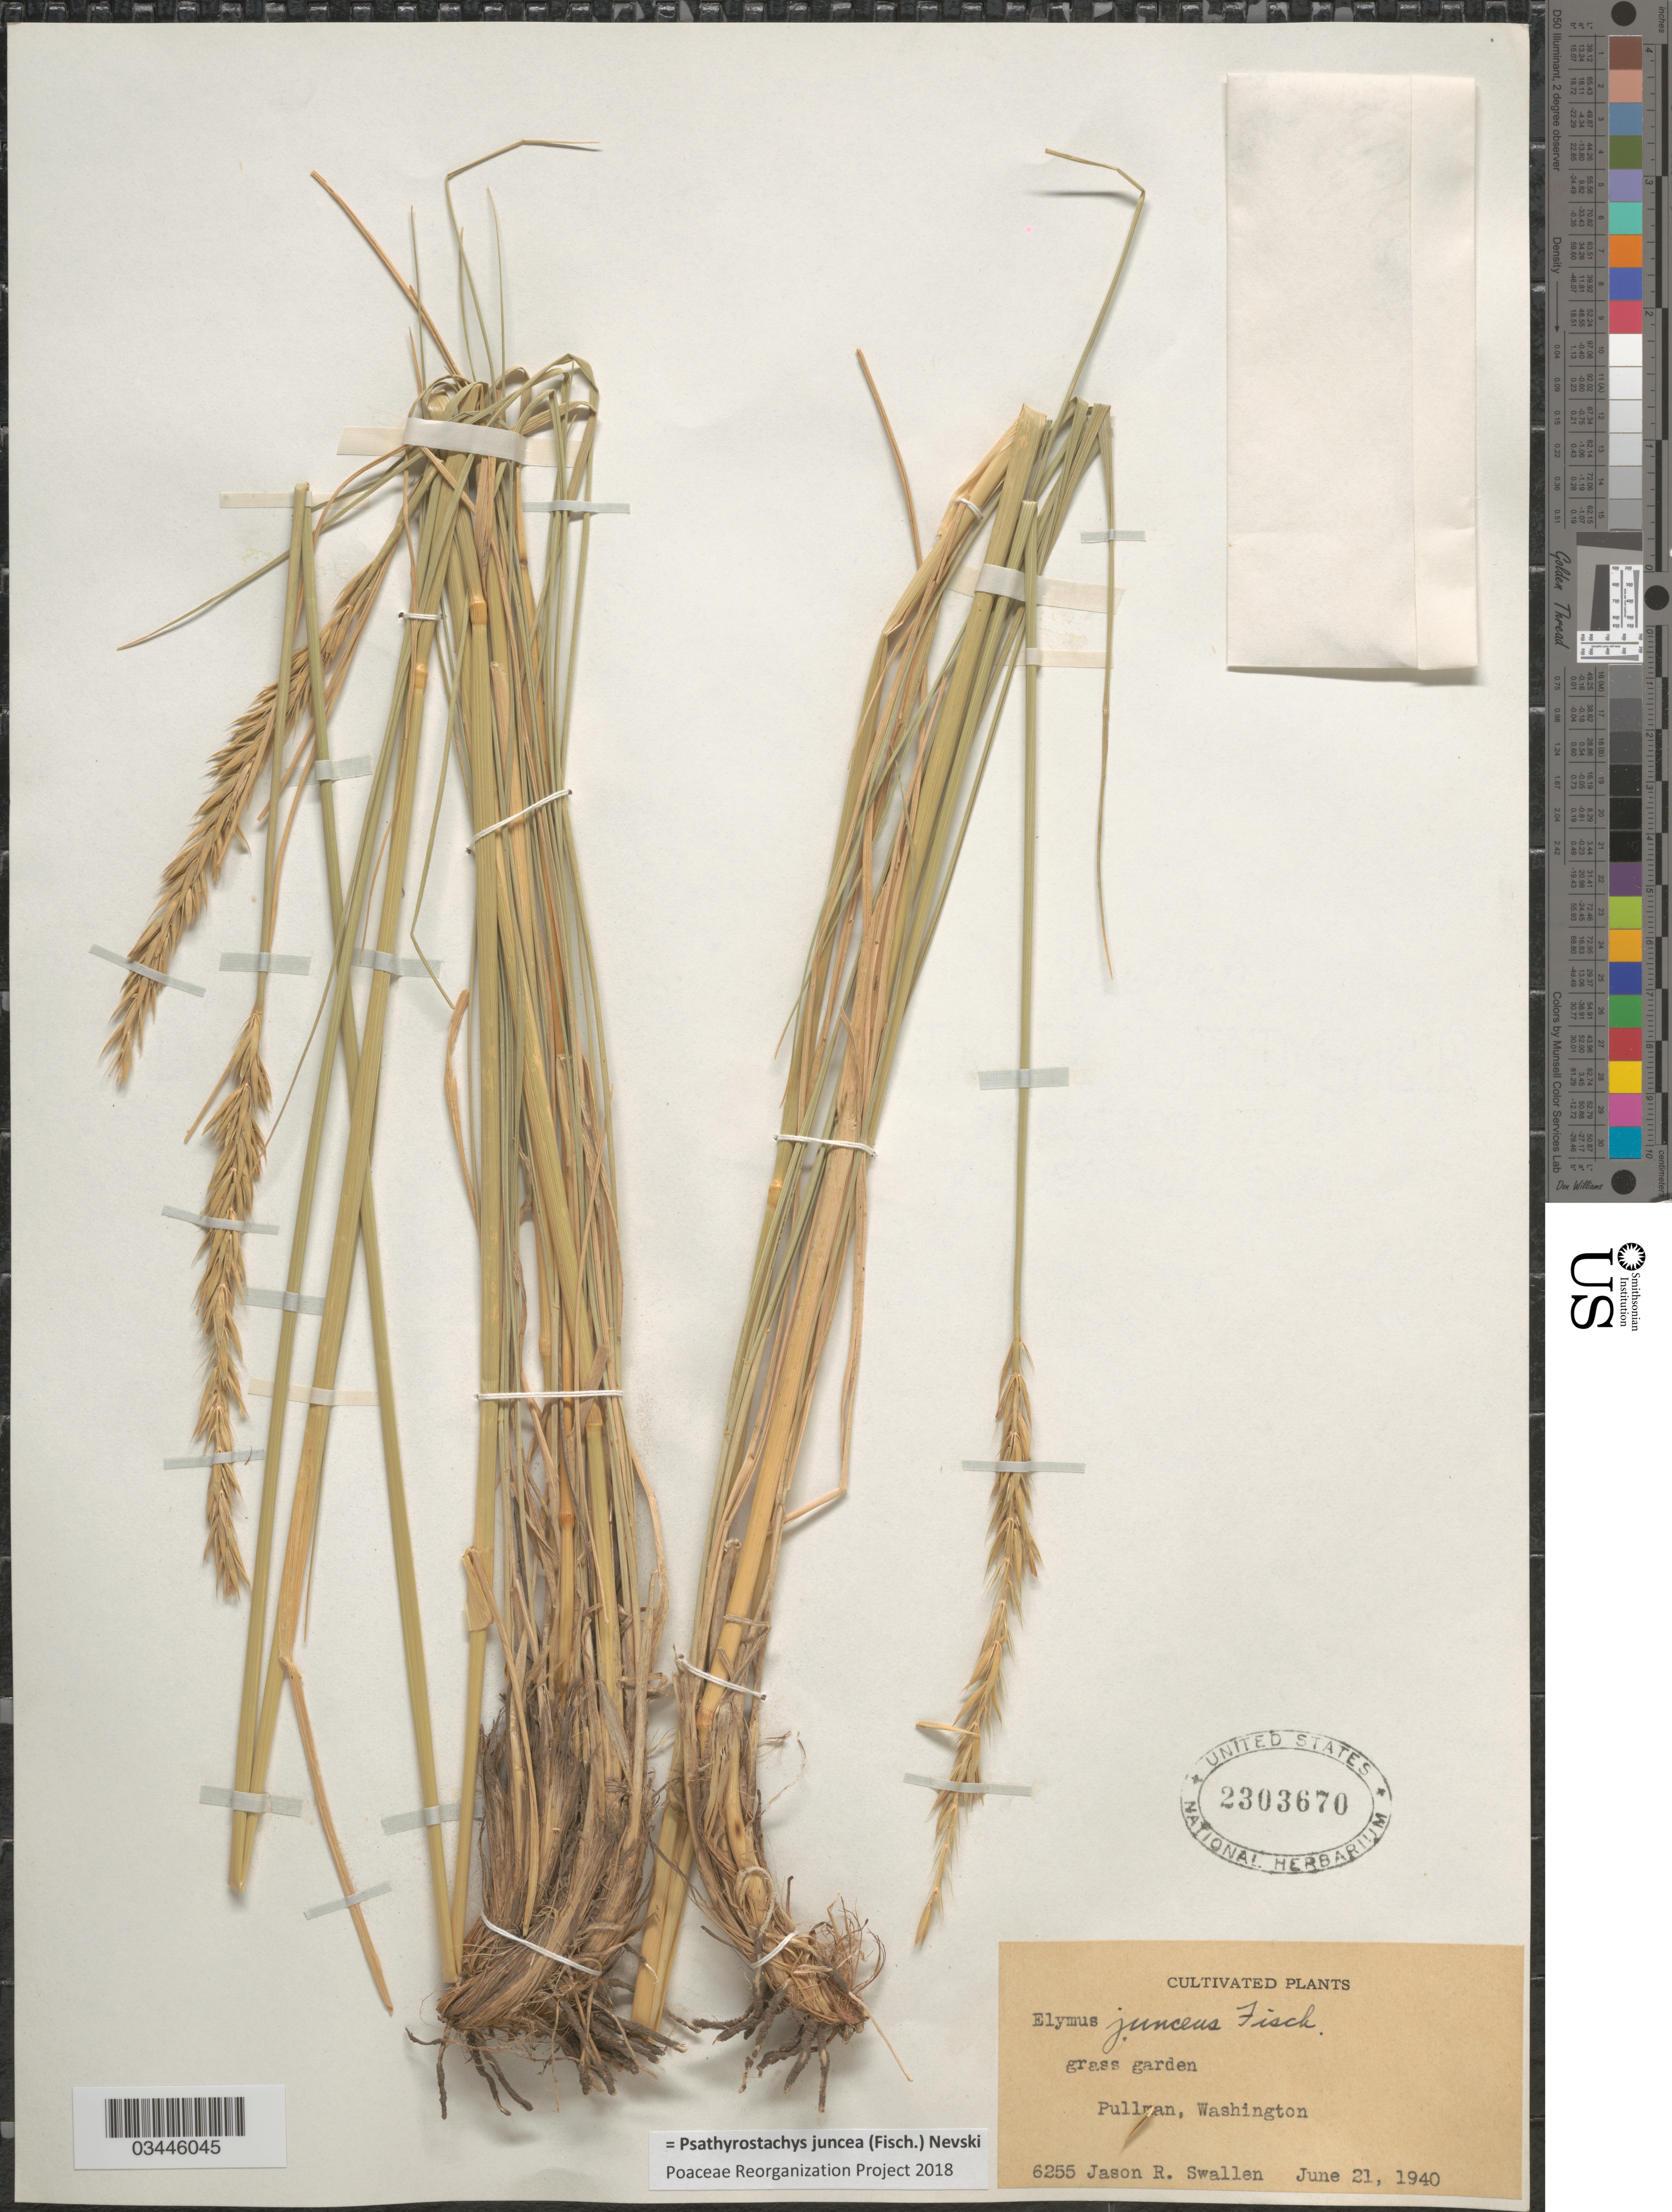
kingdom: Plantae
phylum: Tracheophyta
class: Liliopsida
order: Poales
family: Poaceae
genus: Psathyrostachys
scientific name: Psathyrostachys juncea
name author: (Fisch.) Nevki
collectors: J. R. Swallen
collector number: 6255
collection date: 1940-06-21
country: United States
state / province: Washington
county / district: Whitman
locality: Grass garden Pullman.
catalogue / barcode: US 2303670